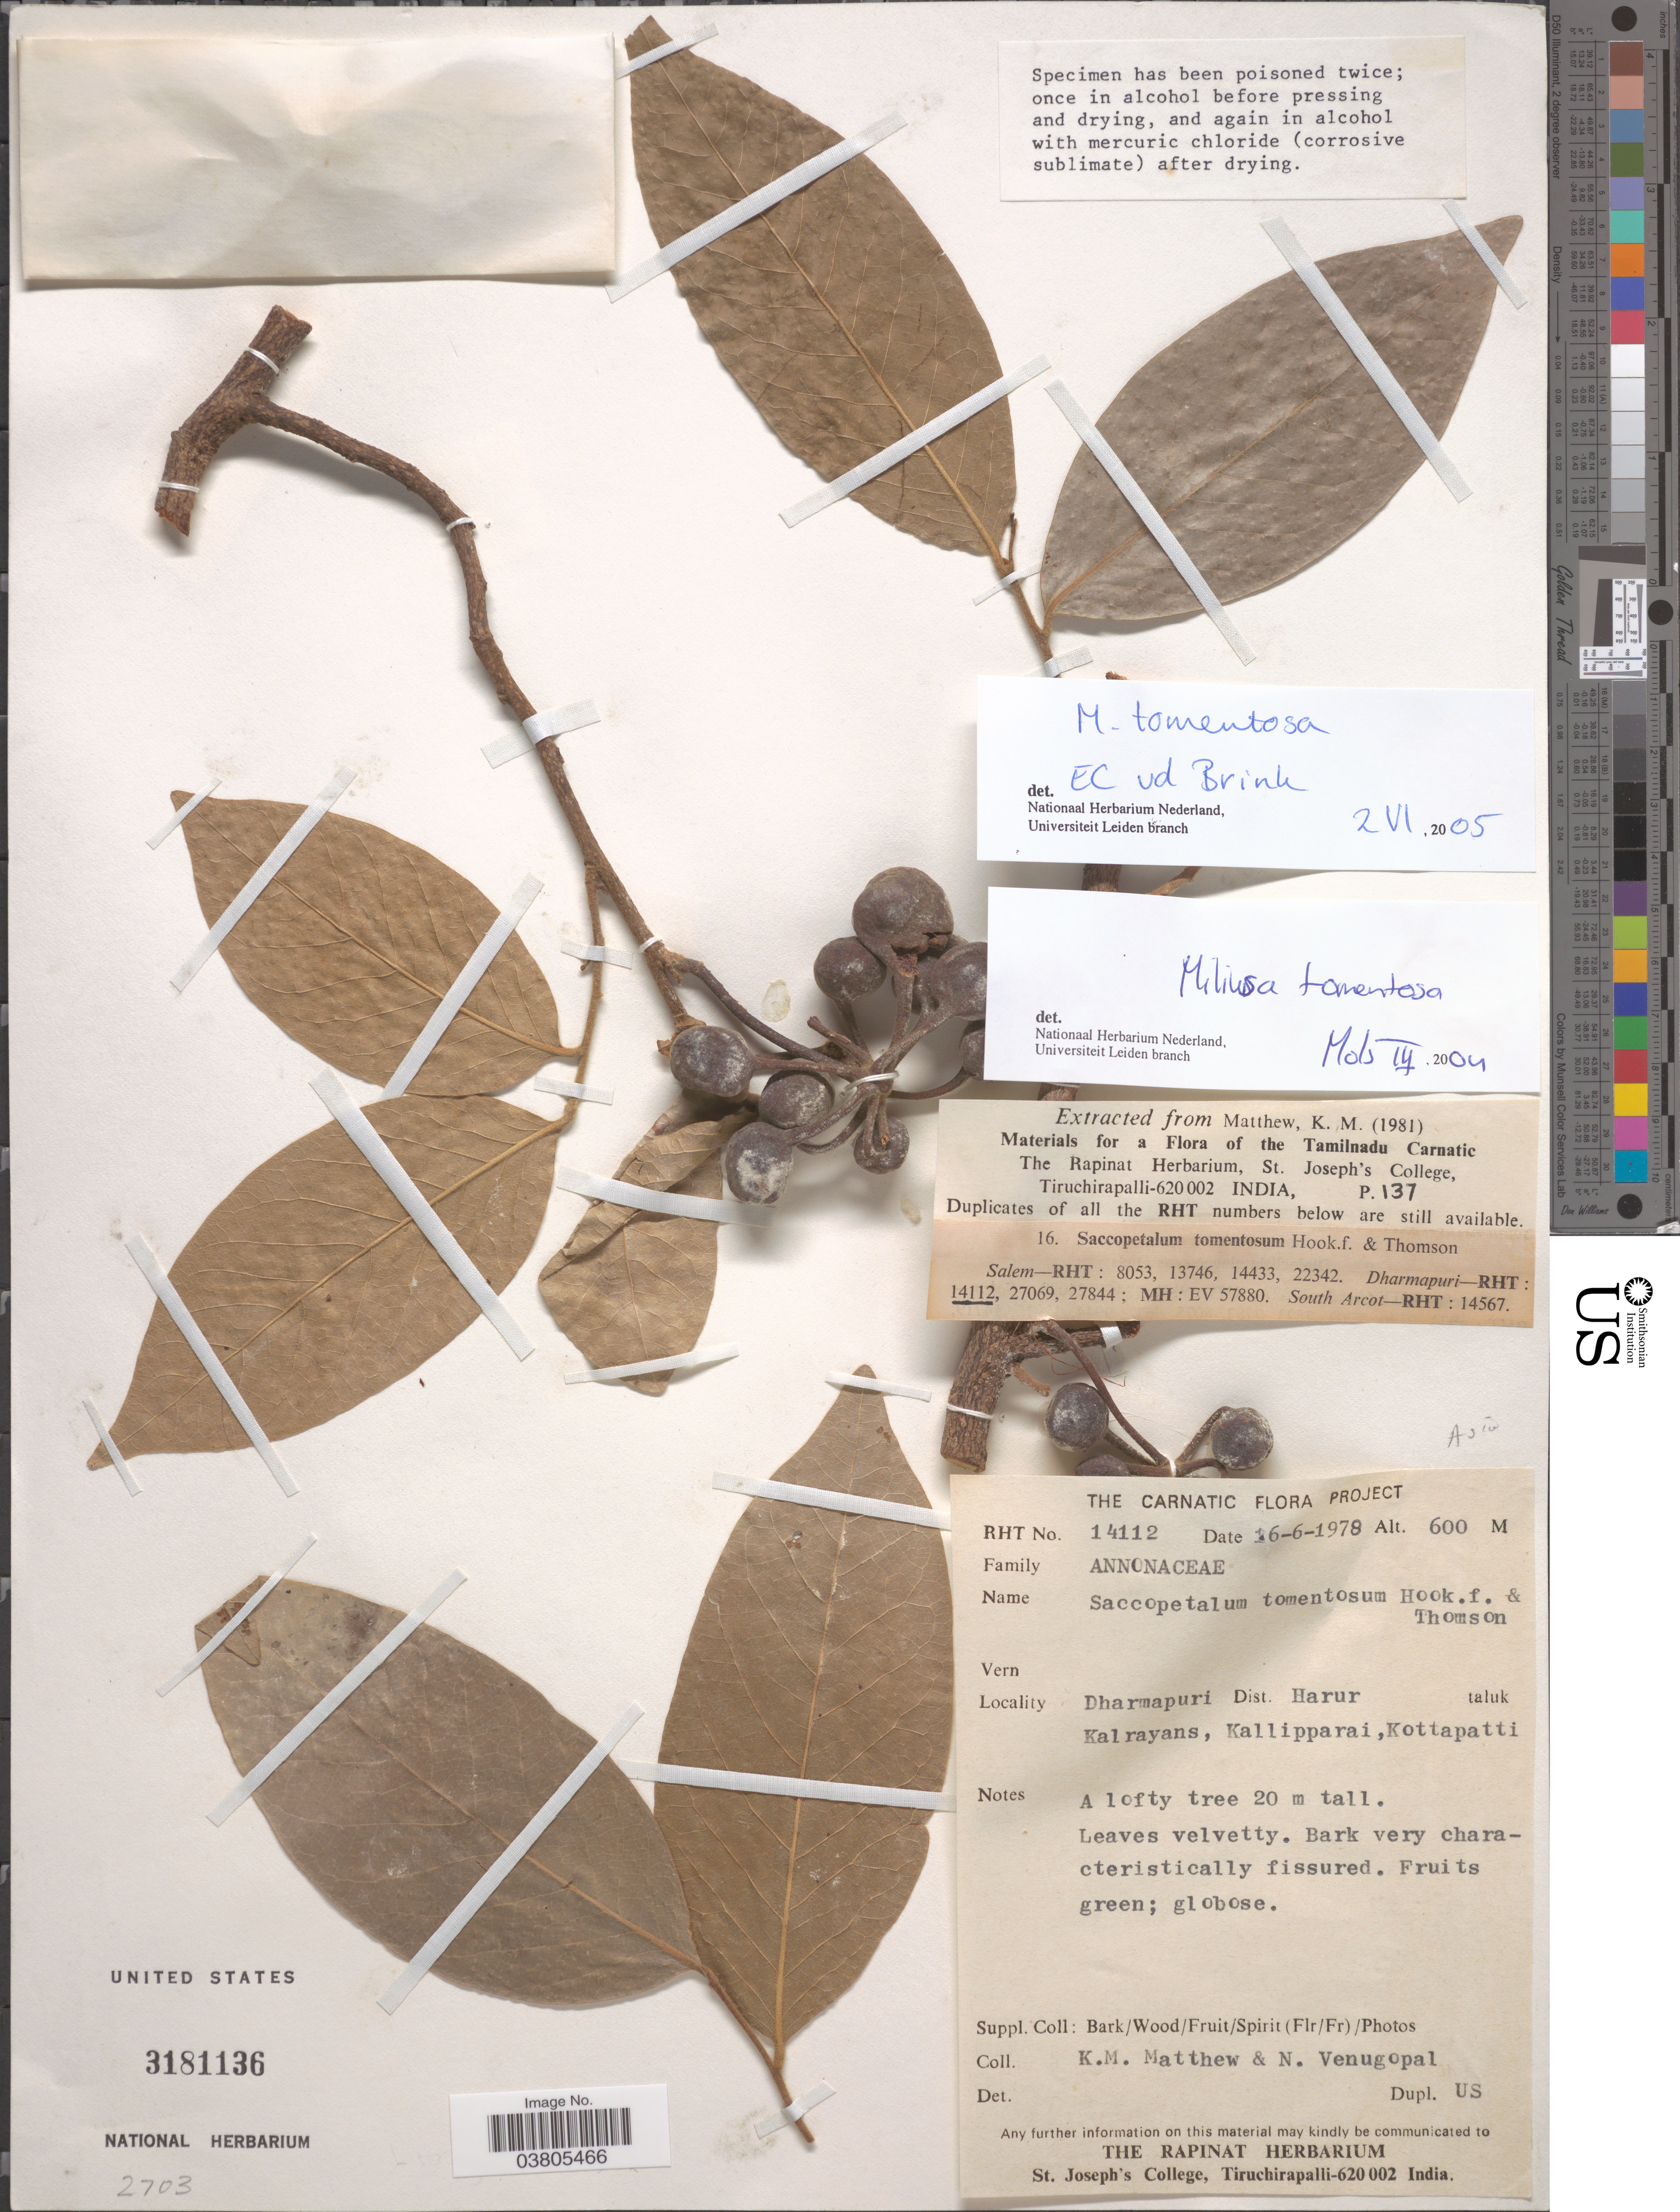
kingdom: Plantae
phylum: Tracheophyta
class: Magnoliopsida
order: Magnoliales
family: Annonaceae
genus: Miliusa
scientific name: Miliusa tomentosa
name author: (Roxb.) J. Sinclair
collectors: K. M. Matthew & N. Venugopal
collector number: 14112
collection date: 1978-06-16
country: India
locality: Dharmapuri. Dist. Harur taluk Kalrayans, Kallipparai, Kottapatti.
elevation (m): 600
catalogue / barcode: US 3181136